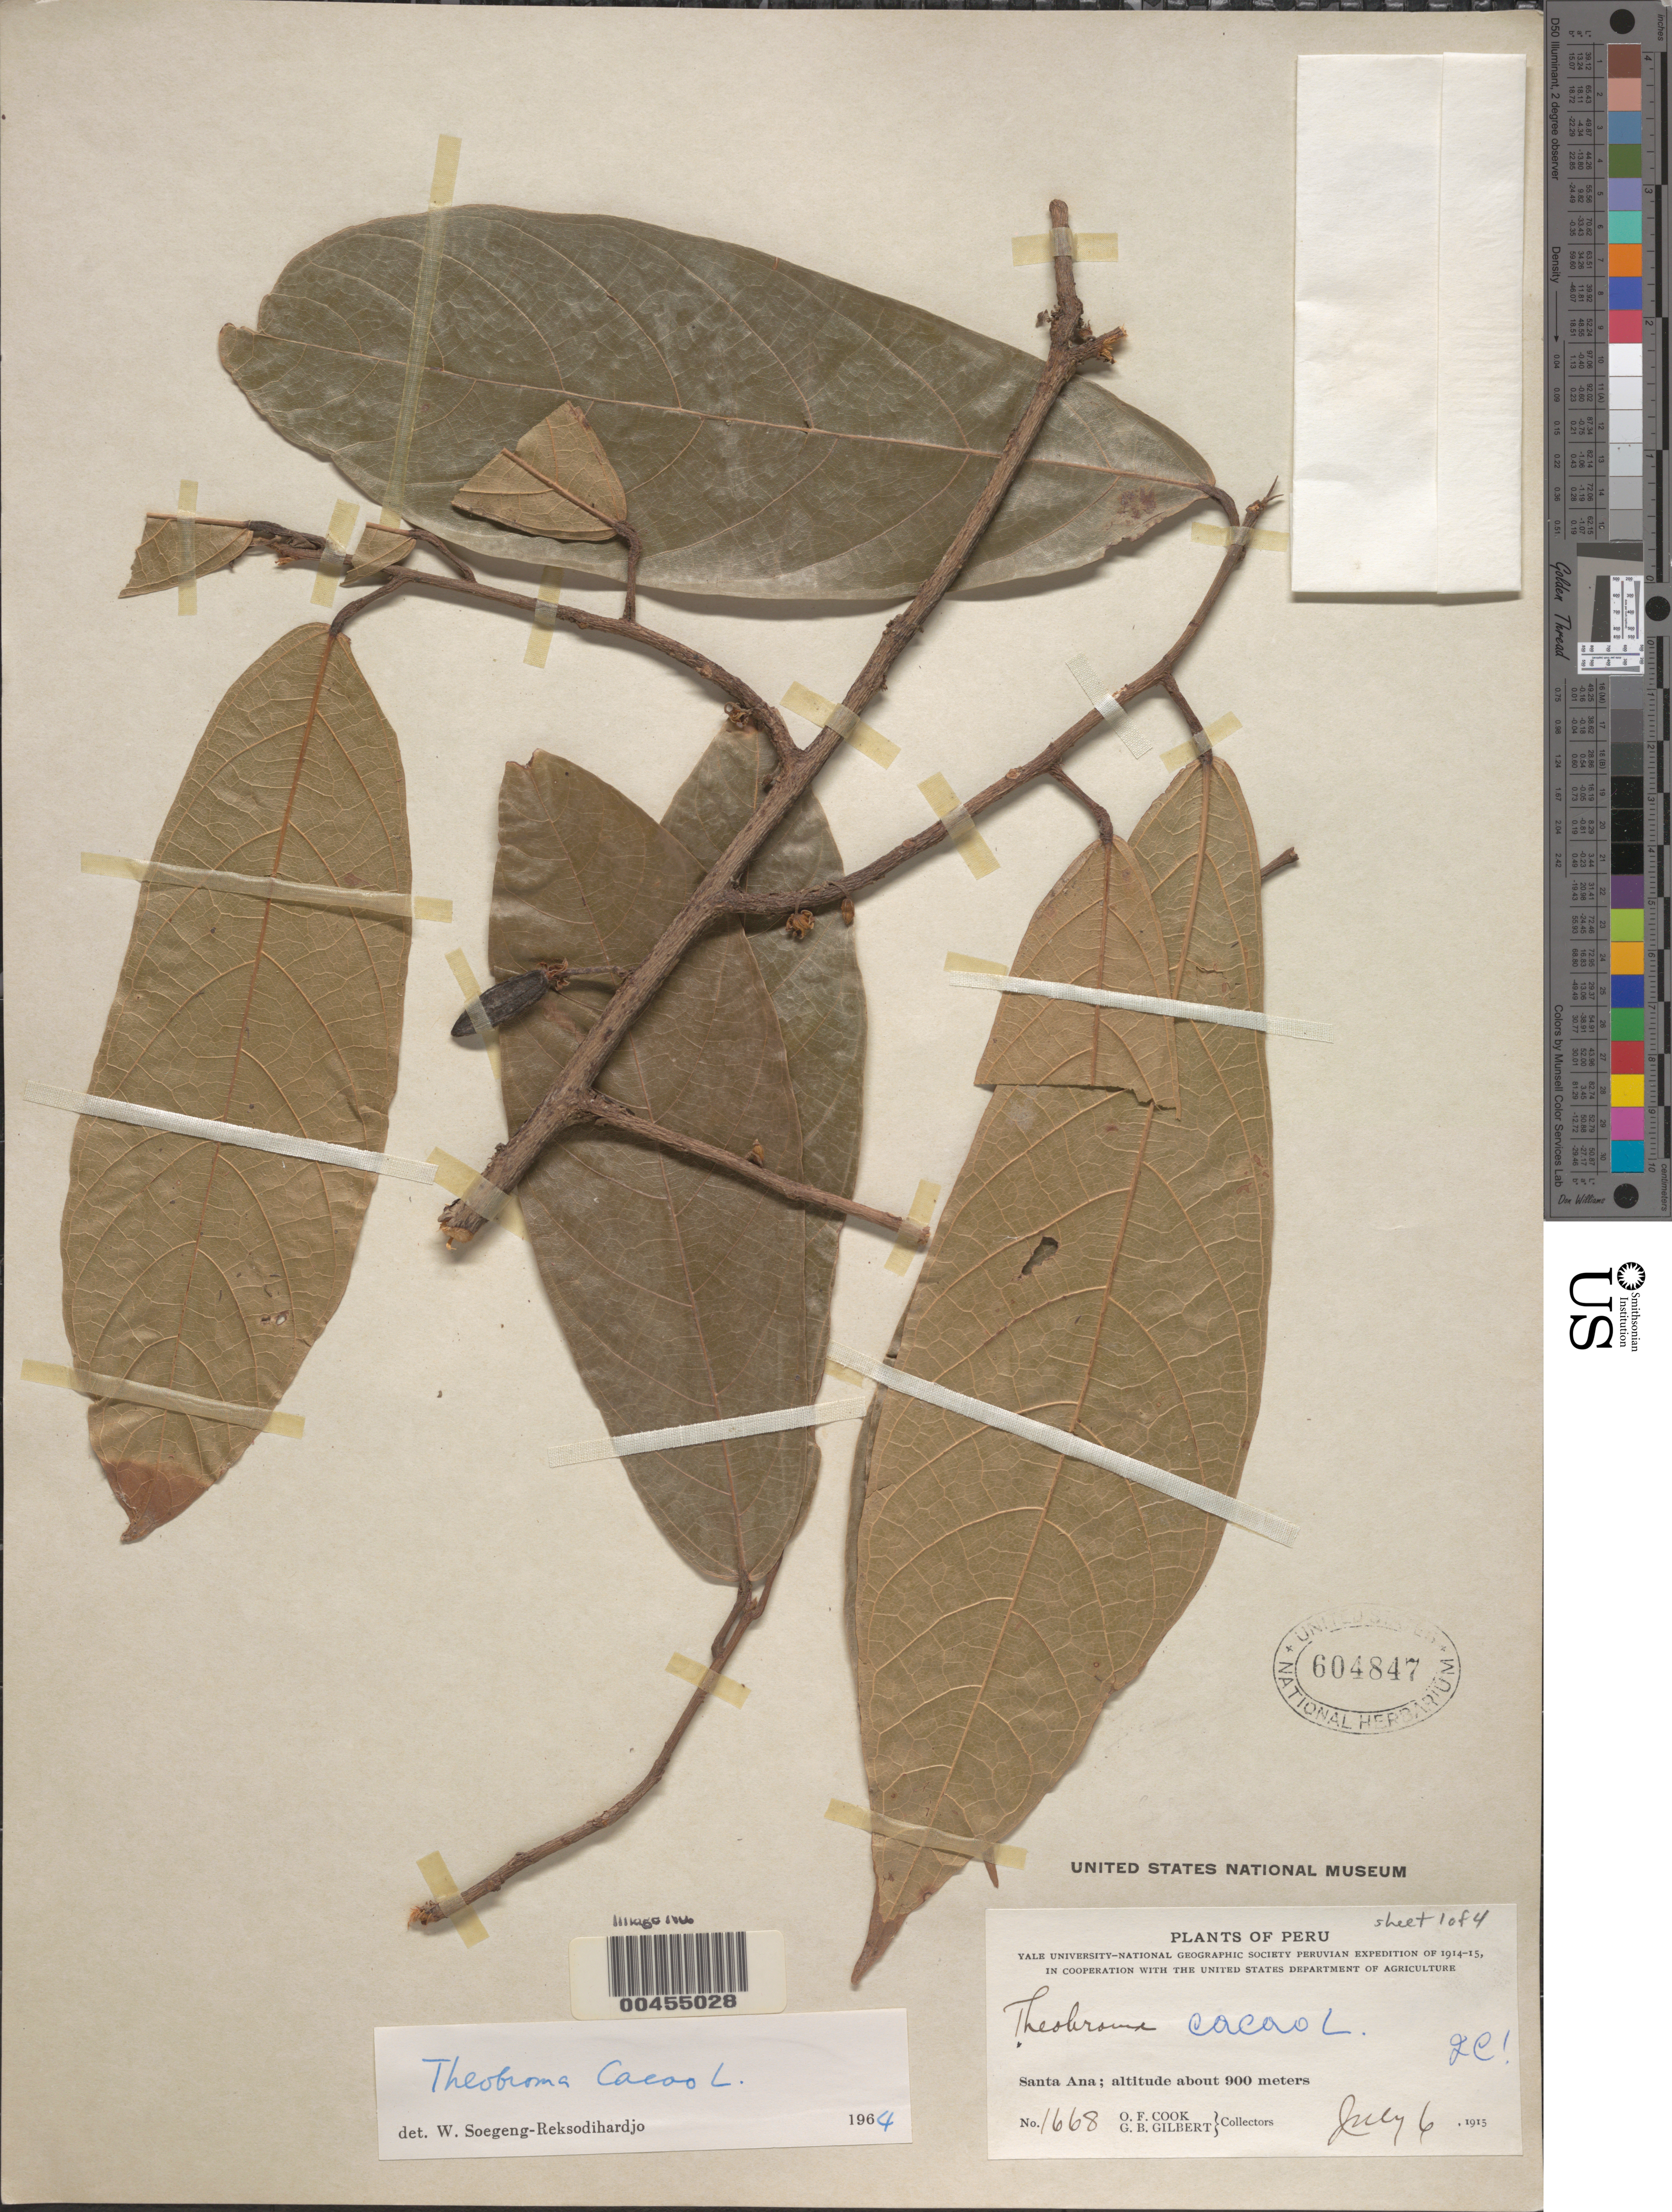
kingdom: Plantae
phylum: Tracheophyta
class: Magnoliopsida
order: Malvales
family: Malvaceae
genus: Theobroma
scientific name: Theobroma cacao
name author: L.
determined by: Soegeng-Reksodihardjo, W.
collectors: O. F. Cook & G. B. Gilbert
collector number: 1668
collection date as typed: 06 Jul 1915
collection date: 1915-07-06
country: Peru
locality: Santa Ana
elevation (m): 900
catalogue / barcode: US 604847